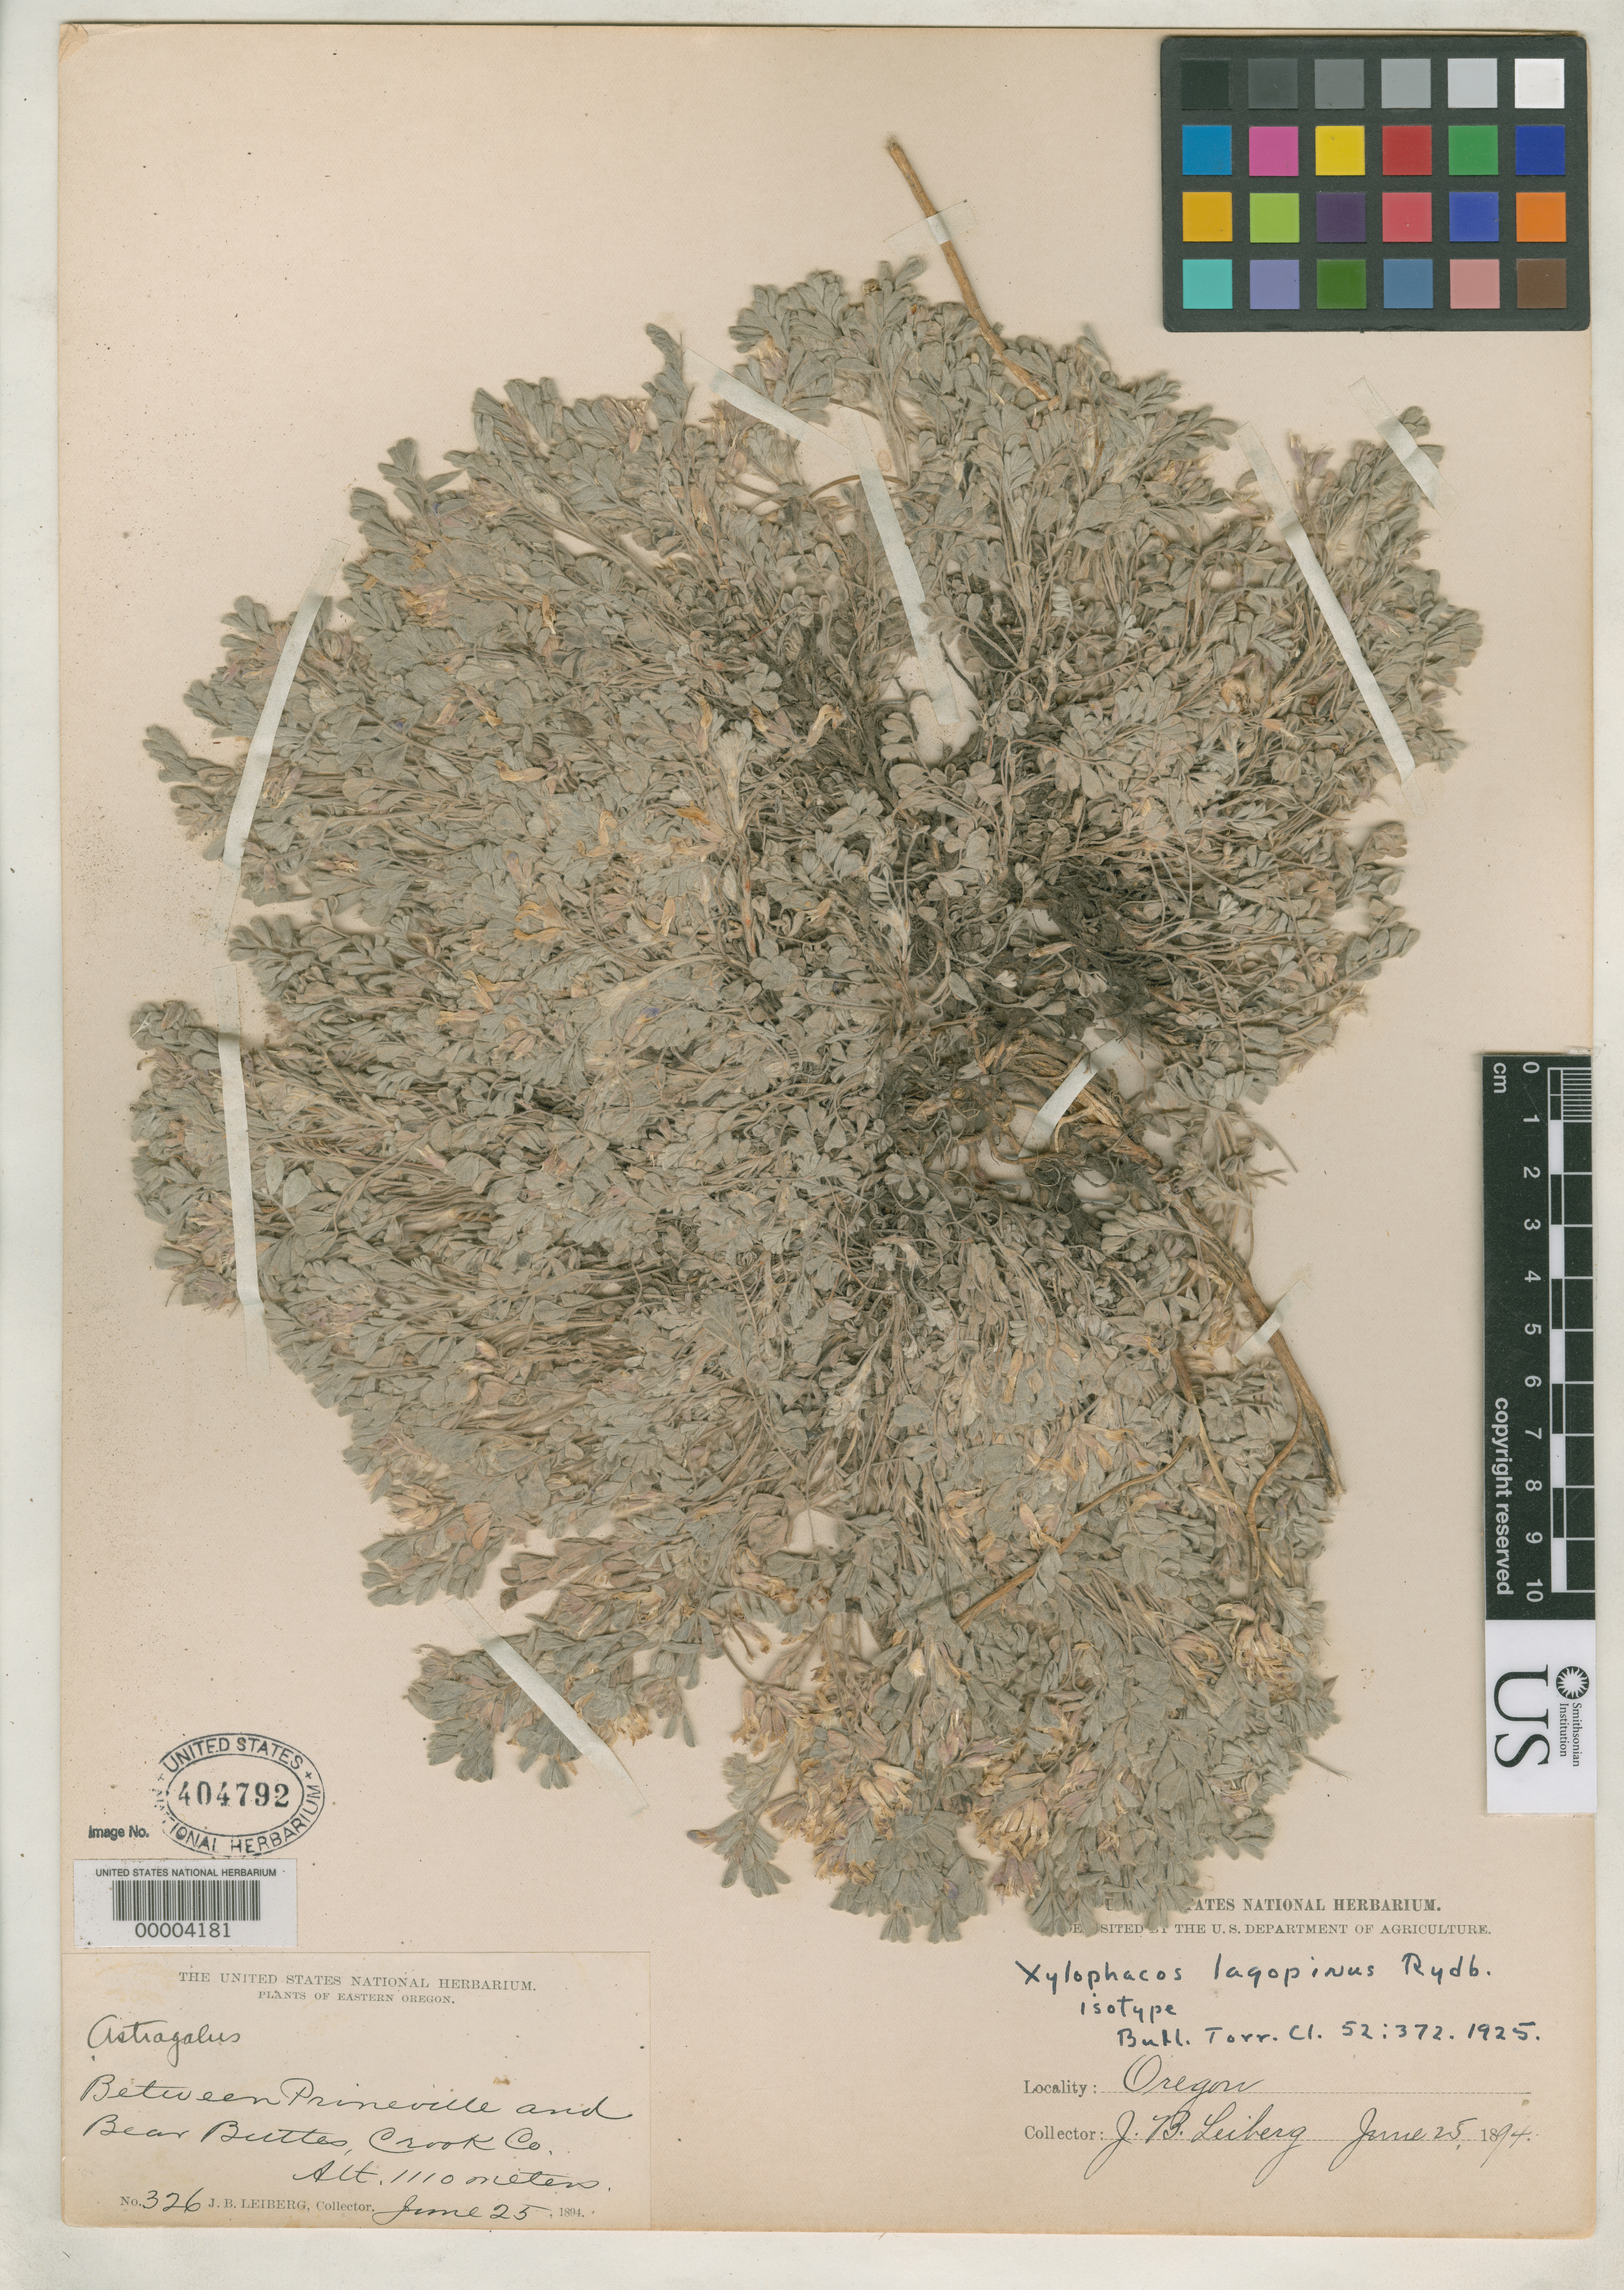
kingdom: Plantae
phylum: Tracheophyta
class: Magnoliopsida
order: Fabales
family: Fabaceae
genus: Xylophacos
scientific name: Xylophacos lagopinus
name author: Rydb.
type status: Isotype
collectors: J. Leiberg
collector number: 326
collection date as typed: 25 Jun 1894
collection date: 1894-06-25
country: United States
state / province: Oregon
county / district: Crook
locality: Between Preneville & Bear Buttes.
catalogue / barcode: US 404792